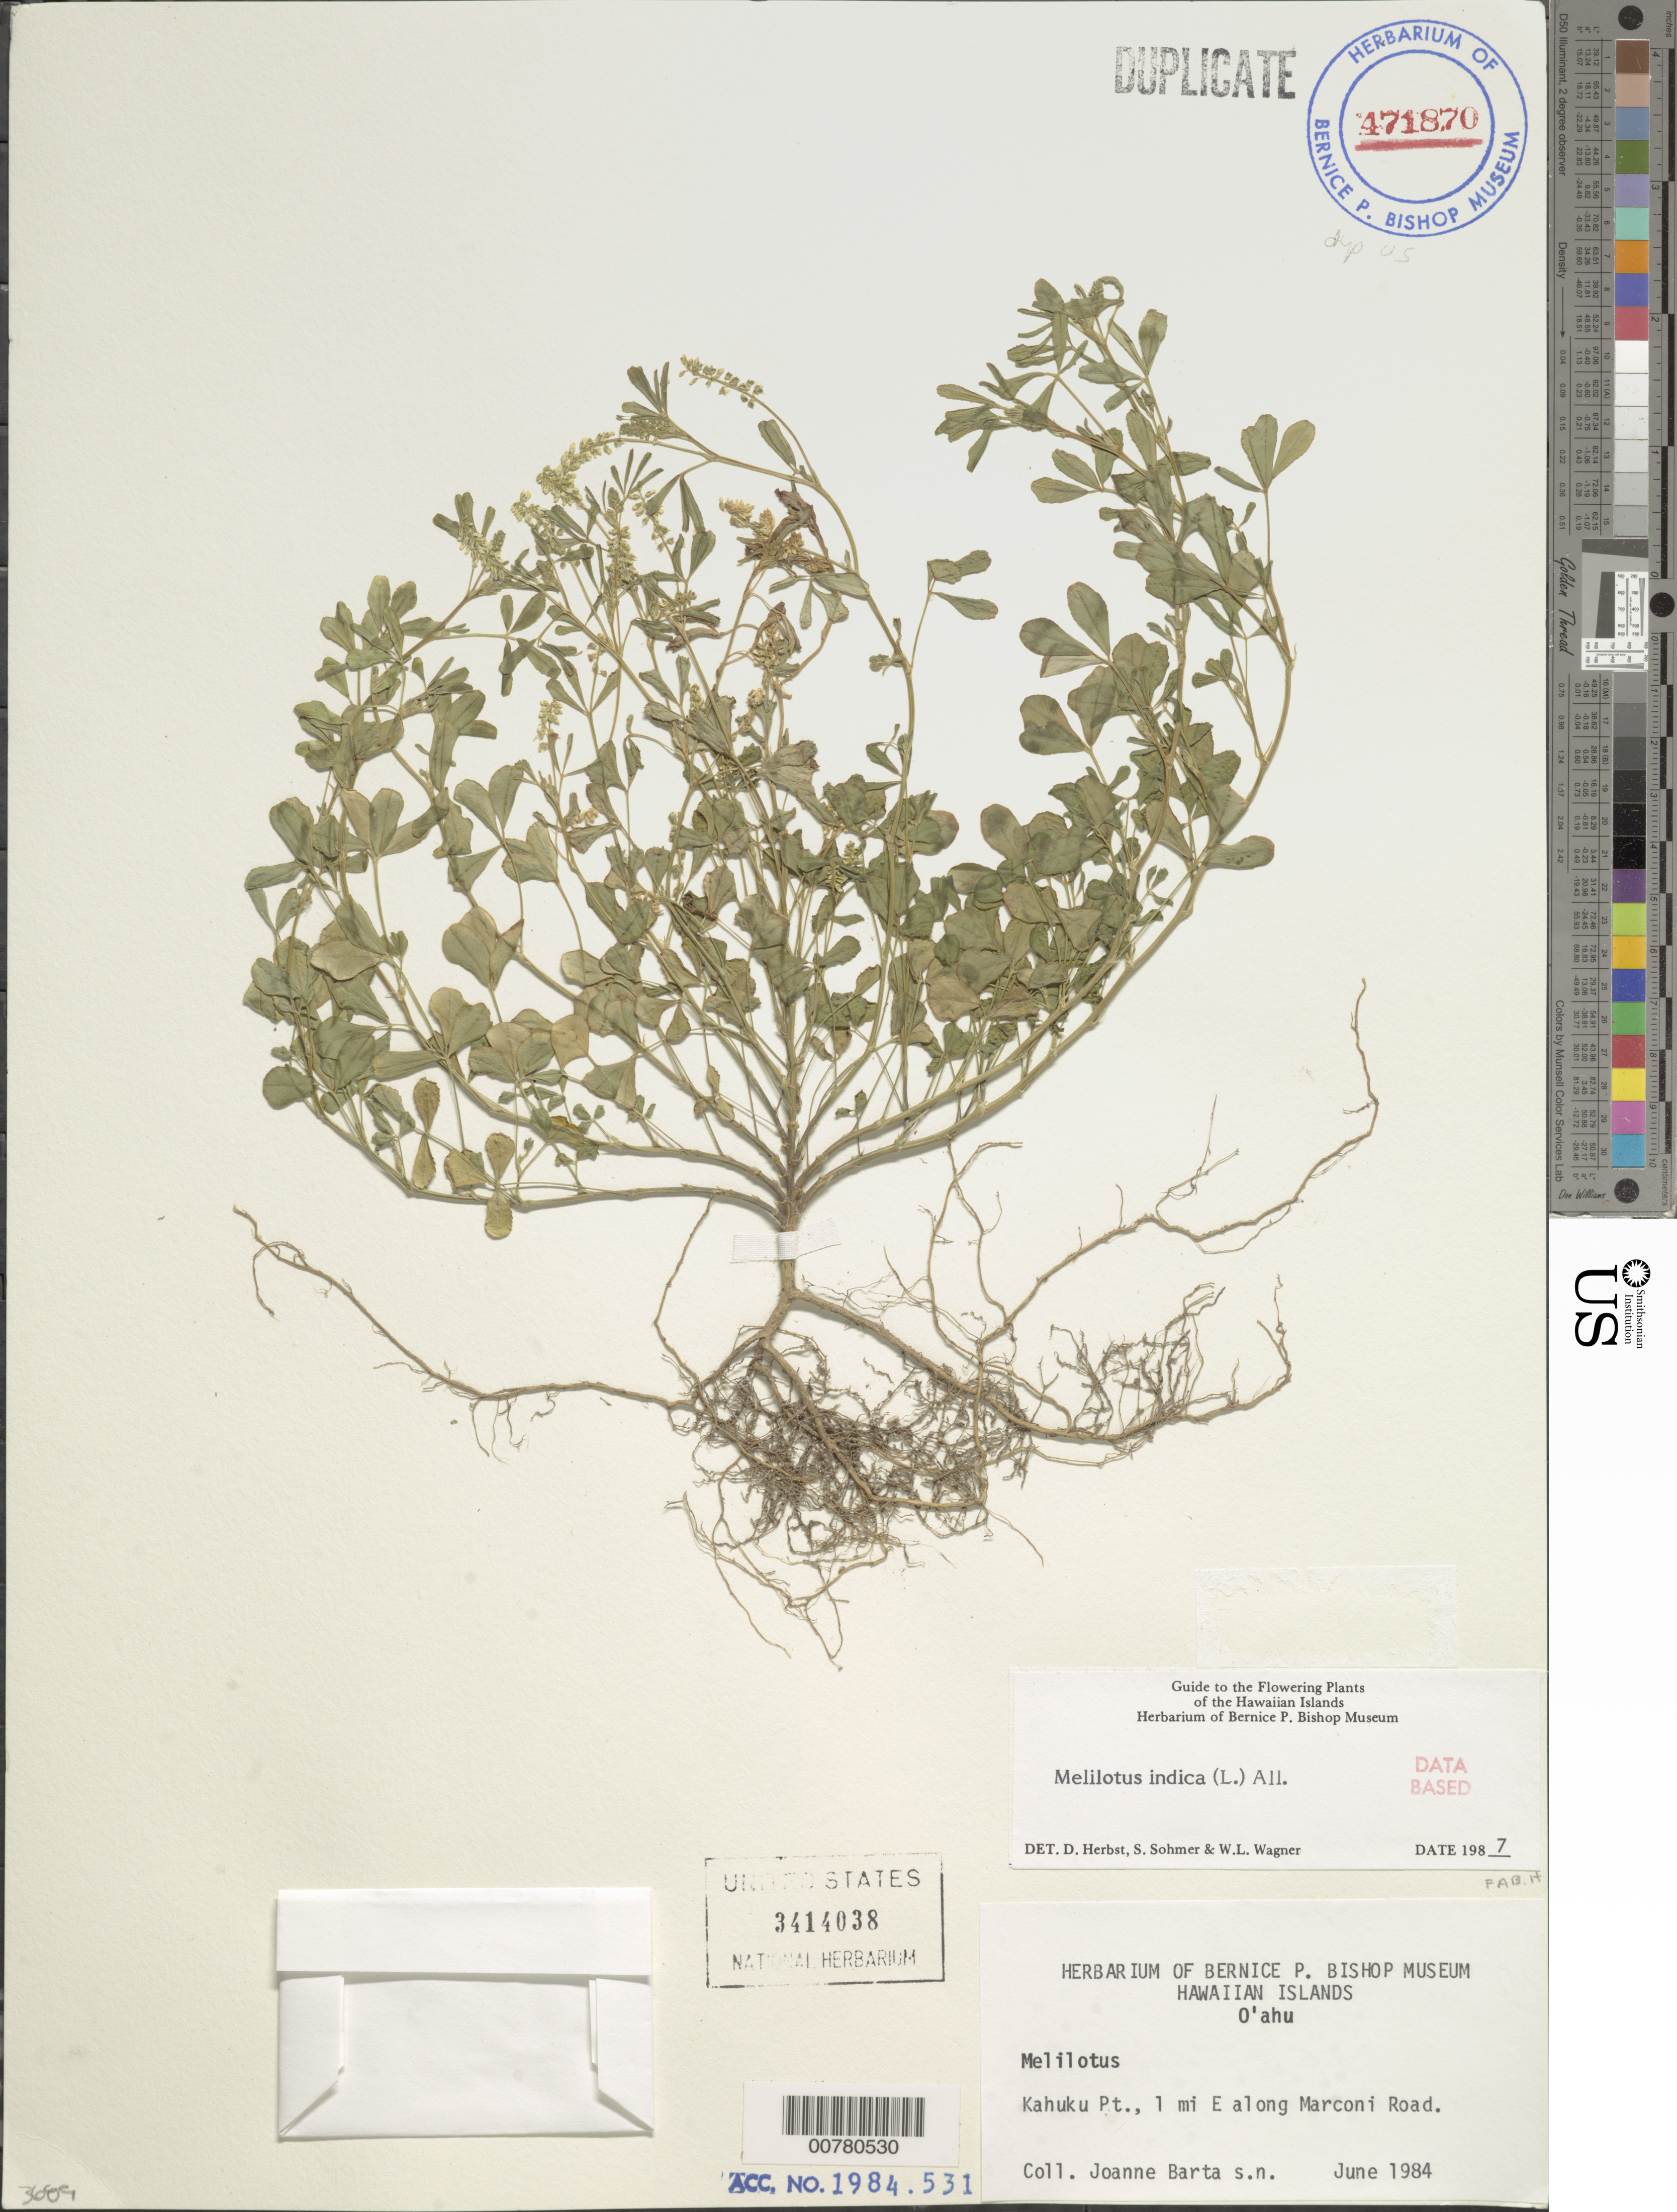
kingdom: Plantae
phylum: Tracheophyta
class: Magnoliopsida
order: Fabales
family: Fabaceae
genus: Melilotus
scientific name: Melilotus indicus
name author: (L.) All.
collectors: J. Barta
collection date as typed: Jun 1984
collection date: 1984-06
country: United States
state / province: Hawaii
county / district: Honolulu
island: Oahu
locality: Kahuku Point, 1 mile E. along Marconi Road.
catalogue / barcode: US 3414038